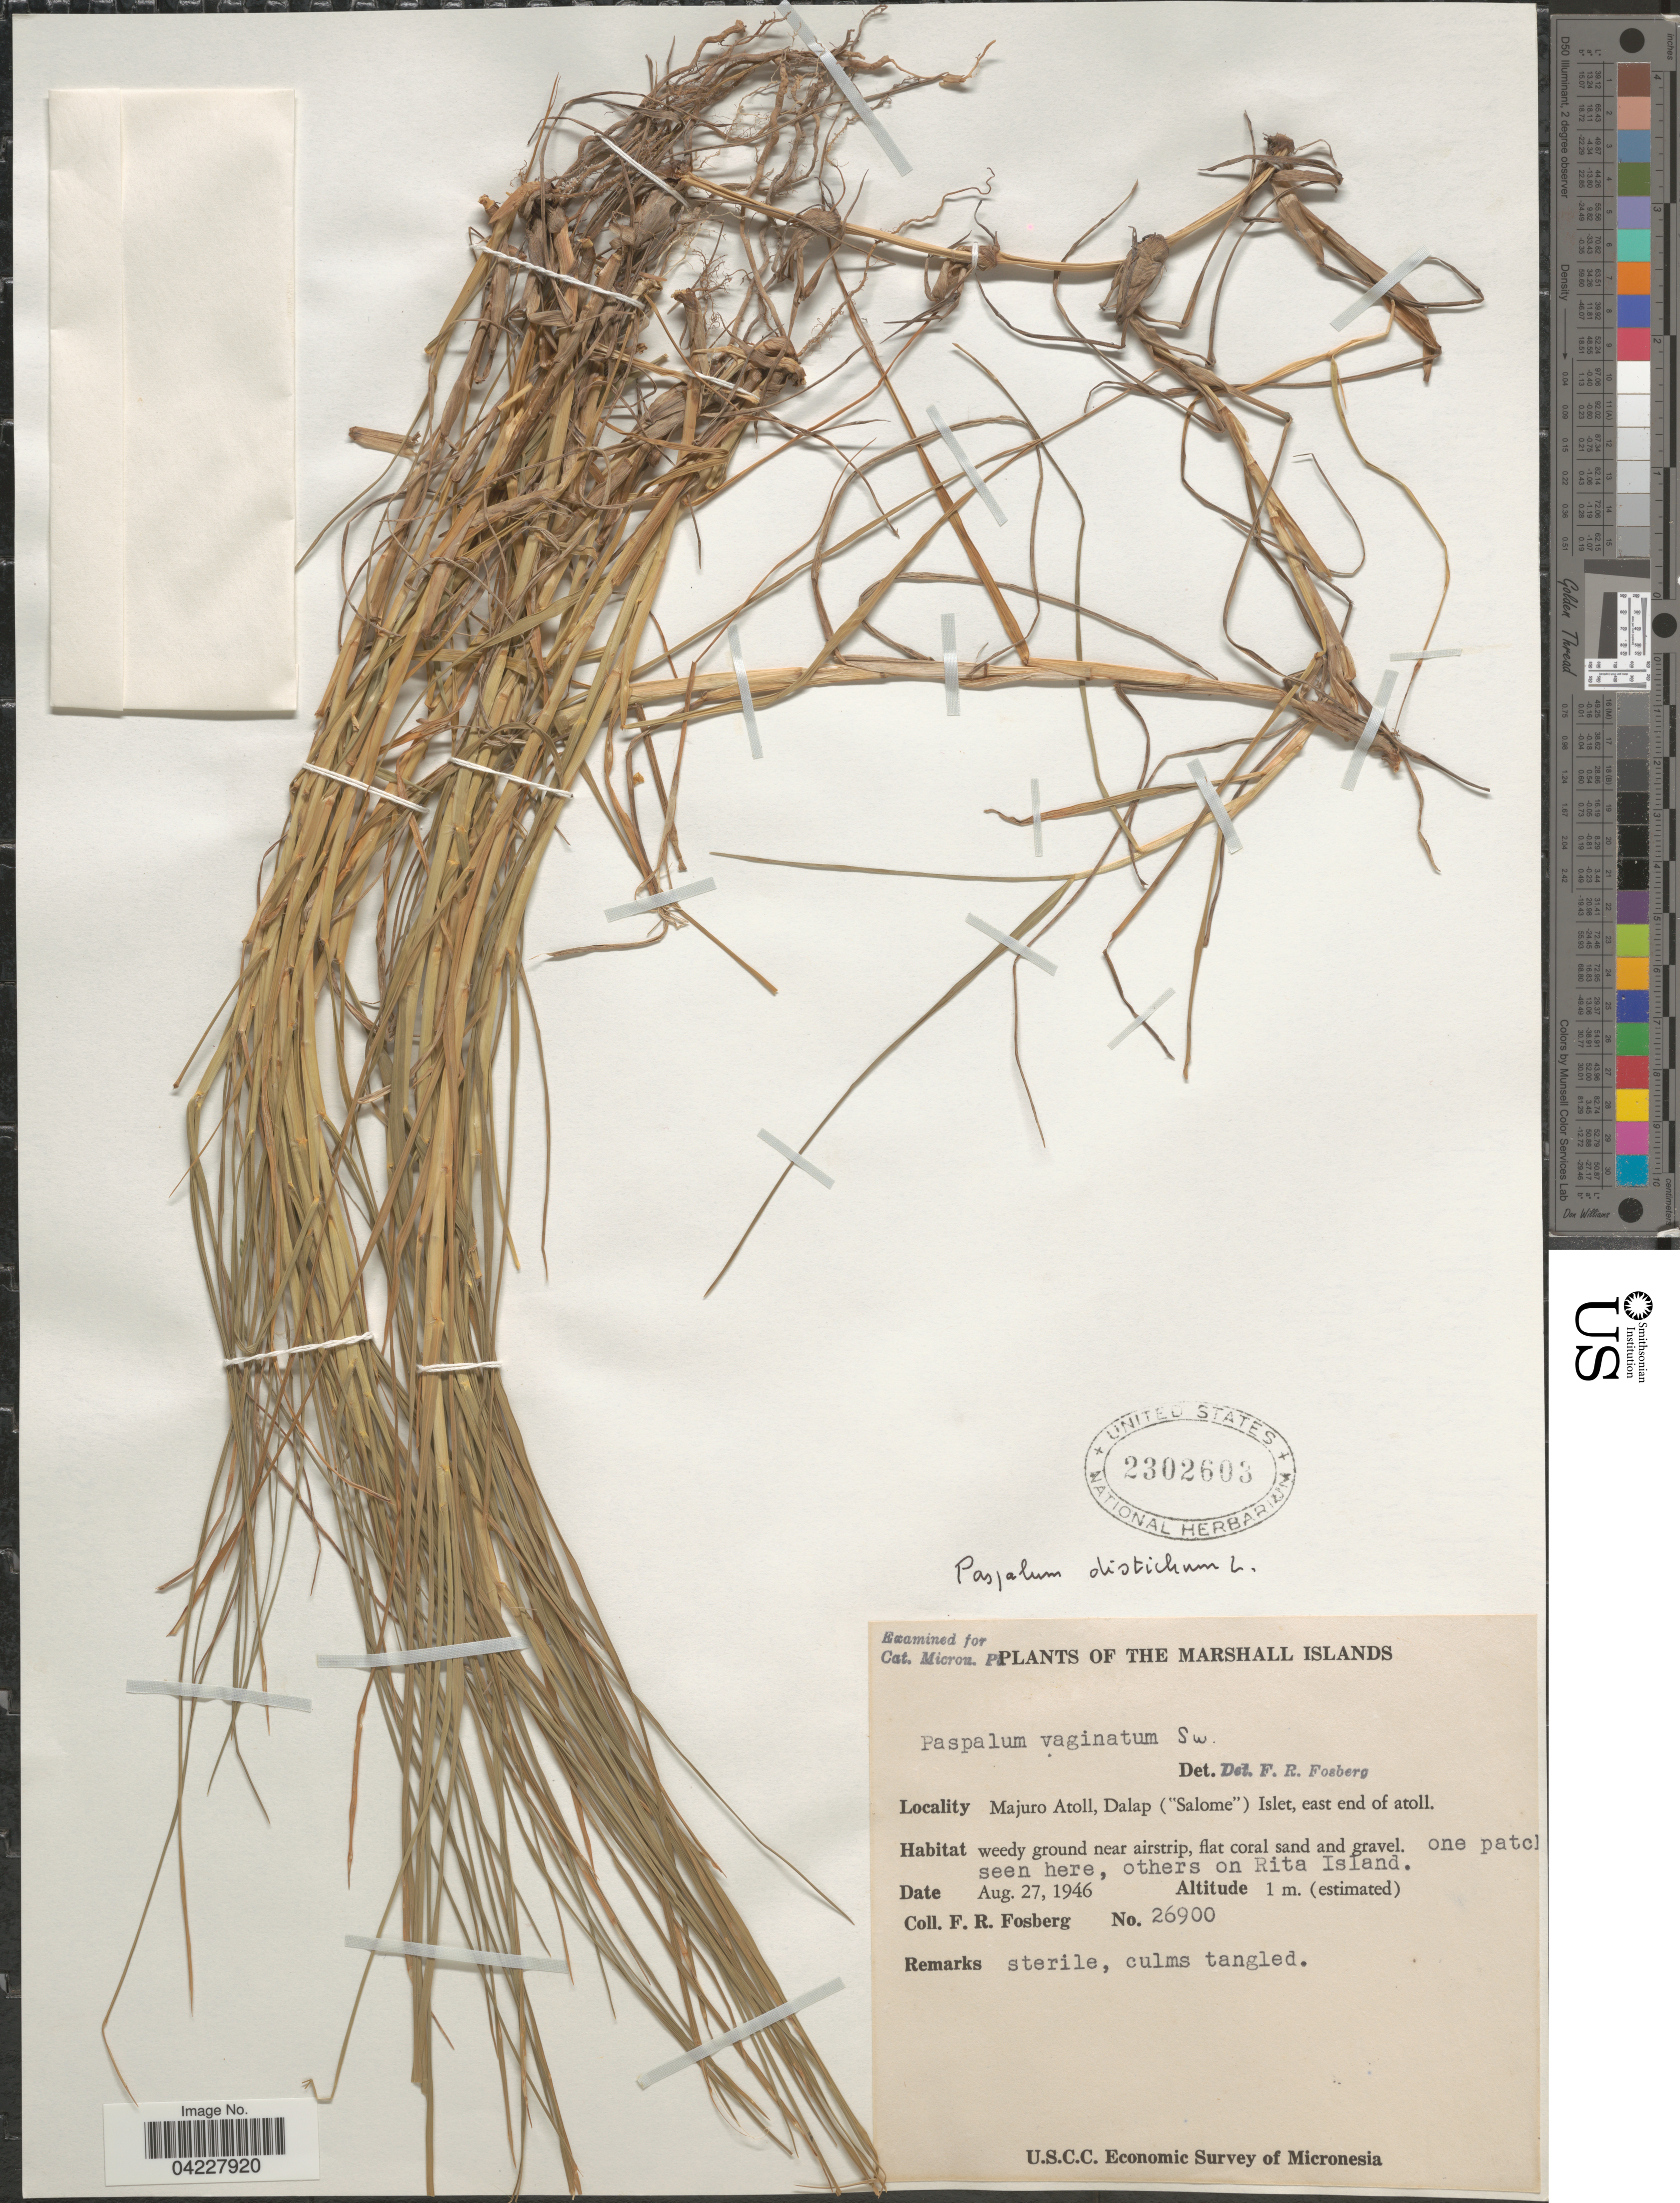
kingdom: Plantae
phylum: Tracheophyta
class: Liliopsida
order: Poales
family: Poaceae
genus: Paspalum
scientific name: Paspalum distichum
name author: L.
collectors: F. R. Fosberg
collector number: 26900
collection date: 1946-08-27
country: Marshall Islands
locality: Majuro Atoll, Dalap ("Salome") Islet, east end of atoll. Others on Rita Island. U.S.C.C. Economic Survey of Micronesia.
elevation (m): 1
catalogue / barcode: US 2302603